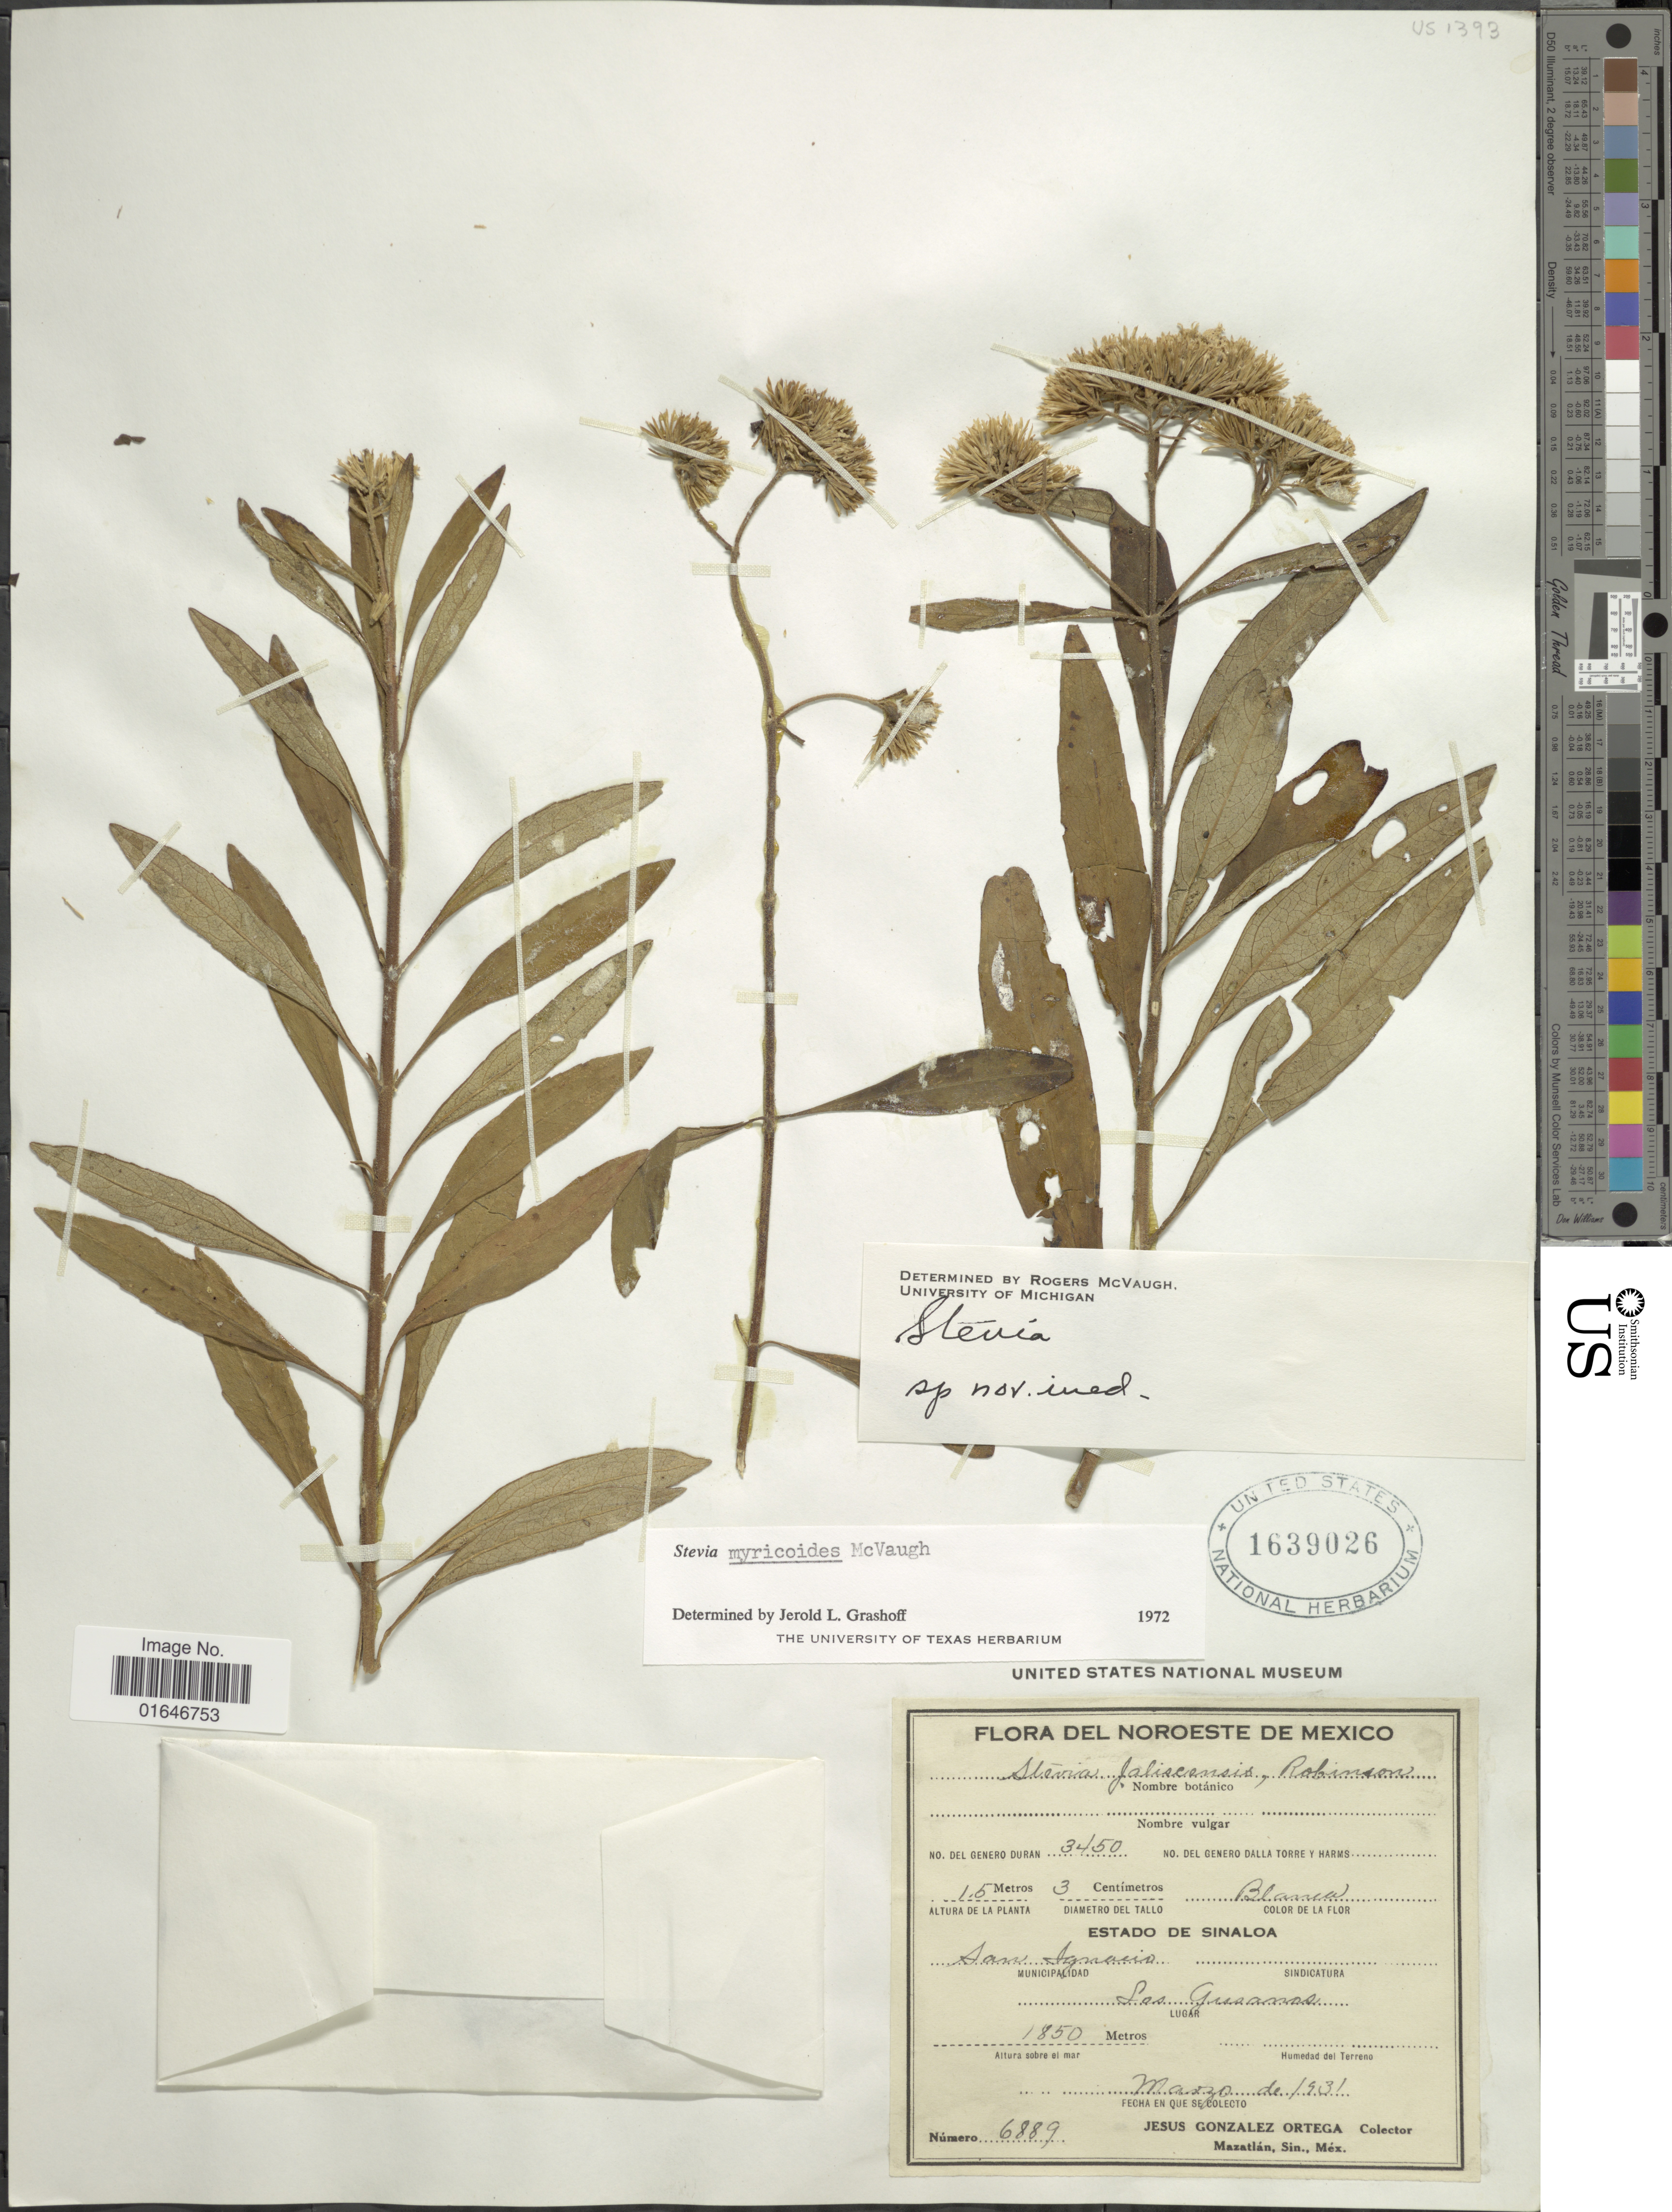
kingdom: Plantae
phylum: Tracheophyta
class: Magnoliopsida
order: Asterales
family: Asteraceae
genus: Stevia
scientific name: Stevia myricoides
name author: Mc Vaugh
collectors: J. Ortega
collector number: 6889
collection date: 1931-03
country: Mexico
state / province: Sinaloa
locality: Noroeste de Mexico, San Ignacio, Los Gusanos.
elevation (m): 1850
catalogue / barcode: US 1639026